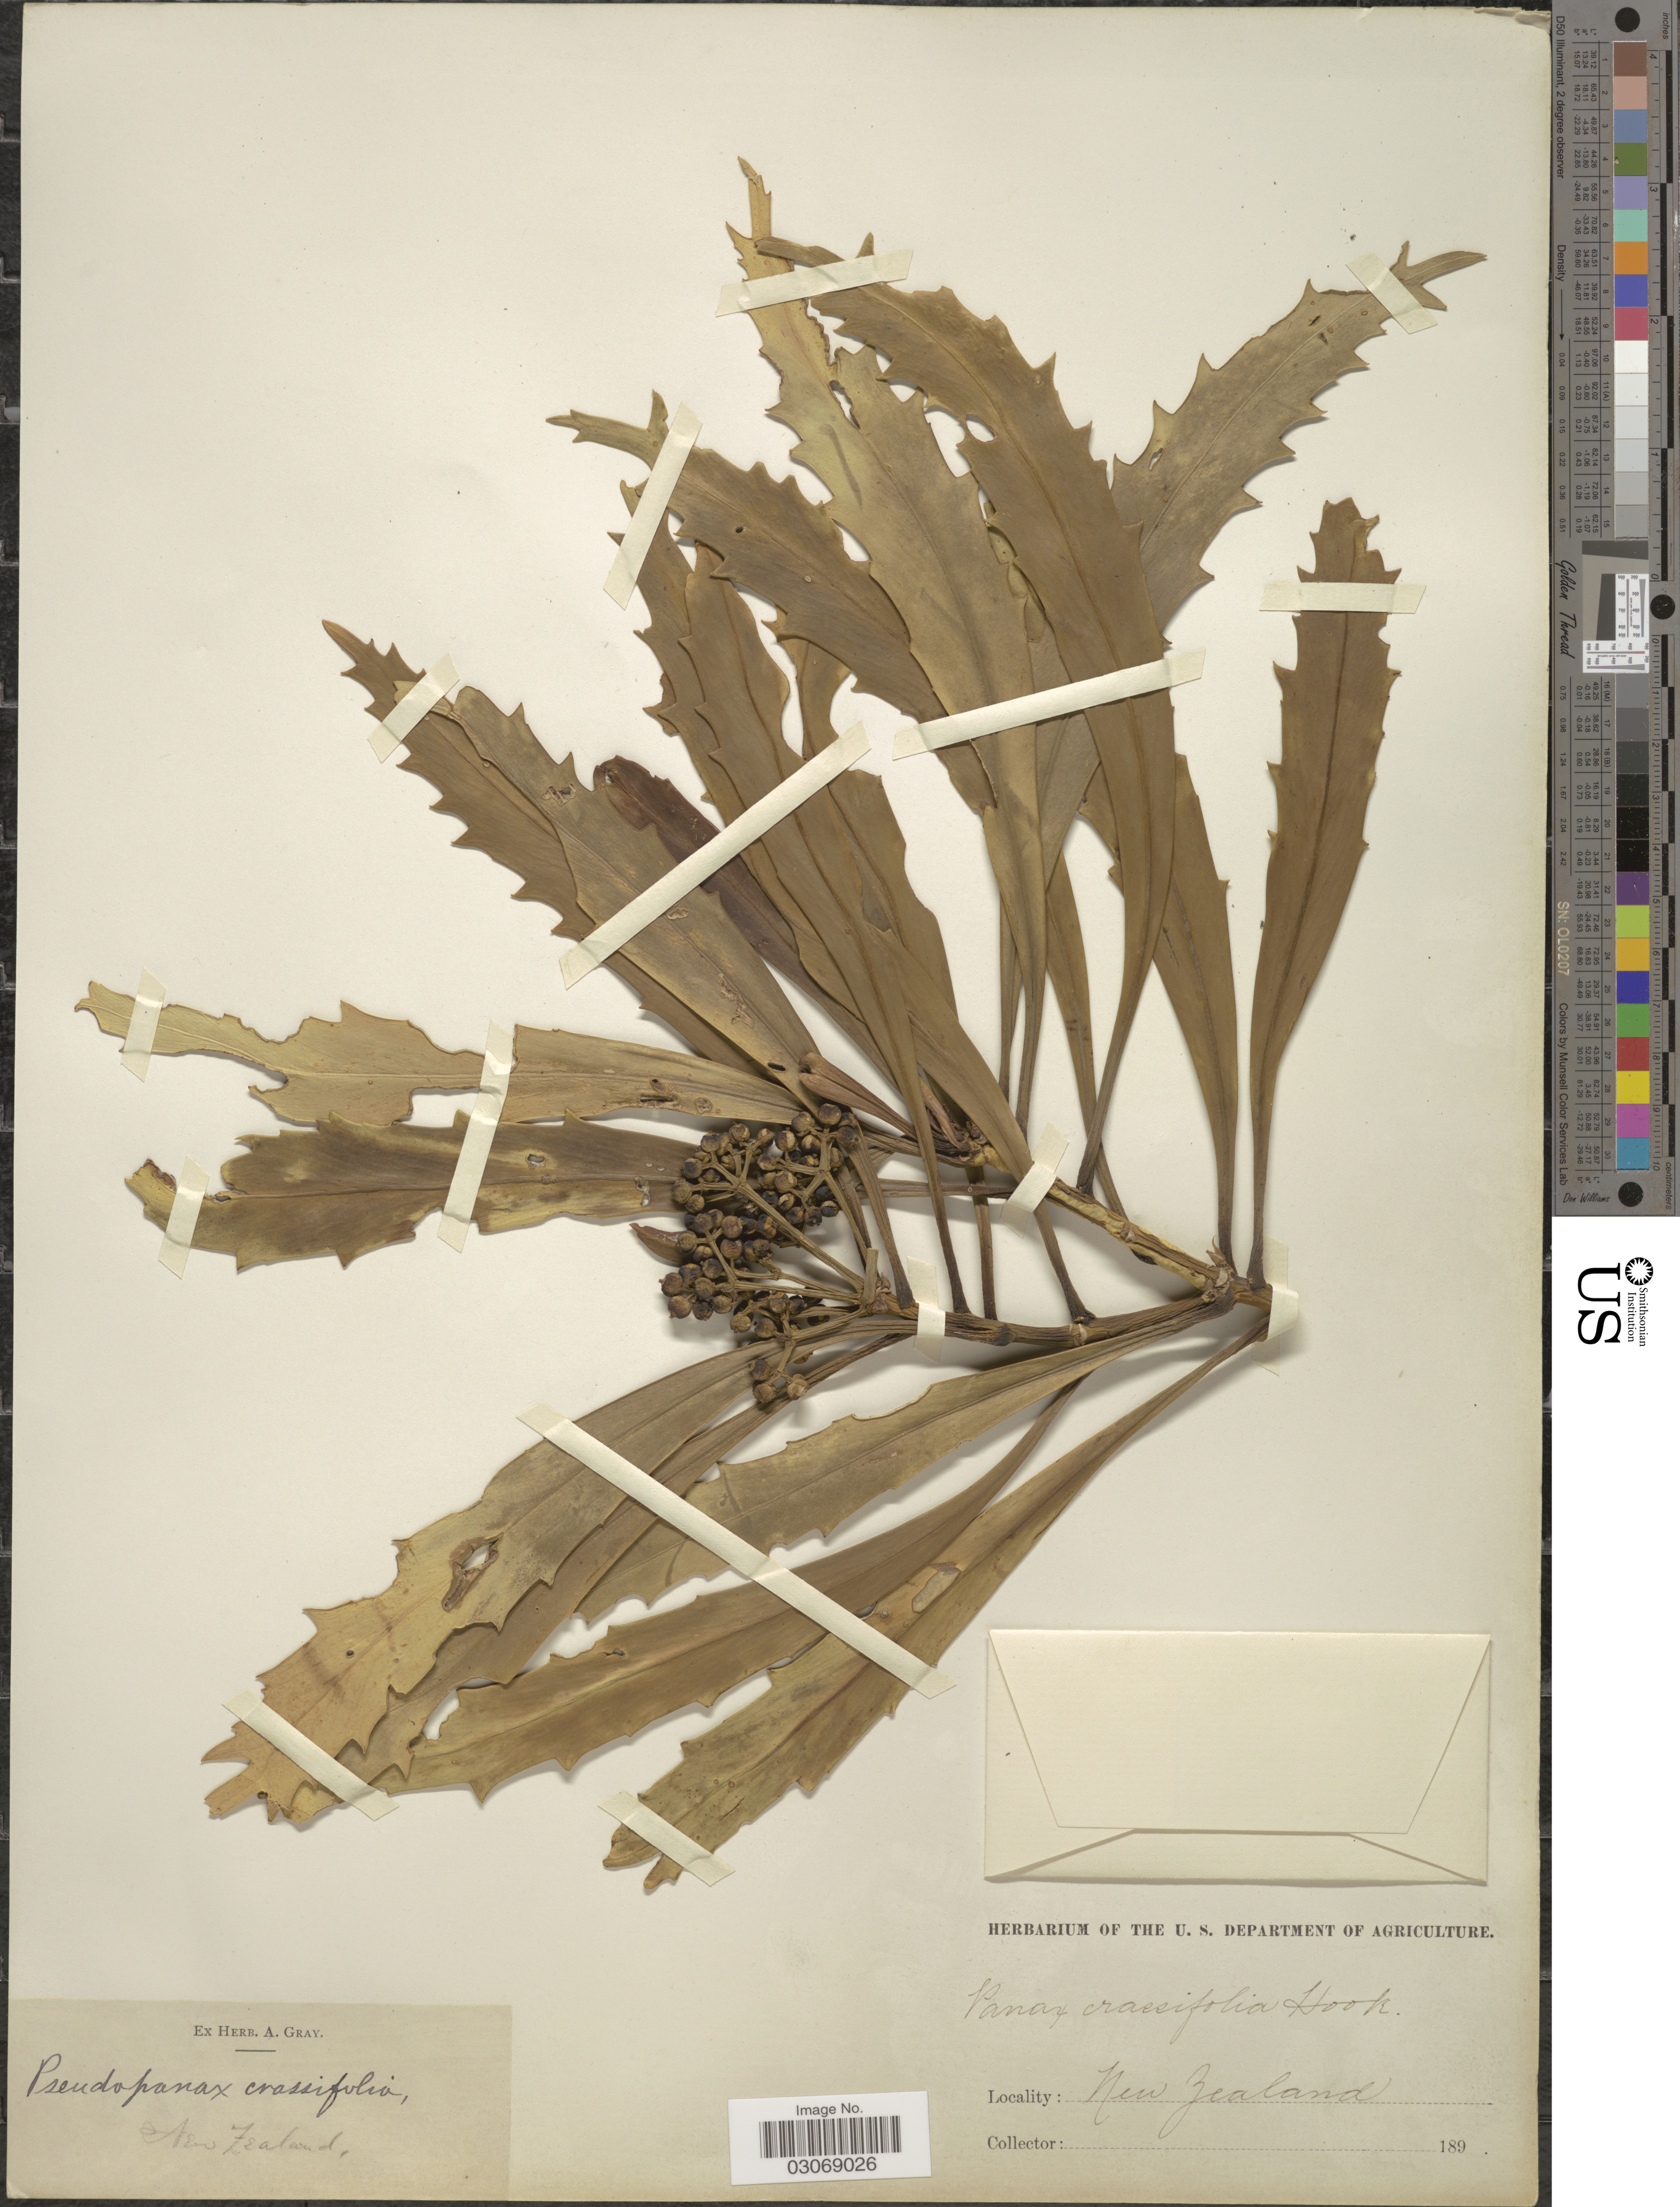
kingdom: Plantae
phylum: Tracheophyta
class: Magnoliopsida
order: Apiales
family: Araliaceae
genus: Pseudopanax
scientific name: Pseudopanax crassifolius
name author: (Sol. ex A. Cunn.) K. Koch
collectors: ex Herb. A. Gray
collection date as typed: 189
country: New Zealand